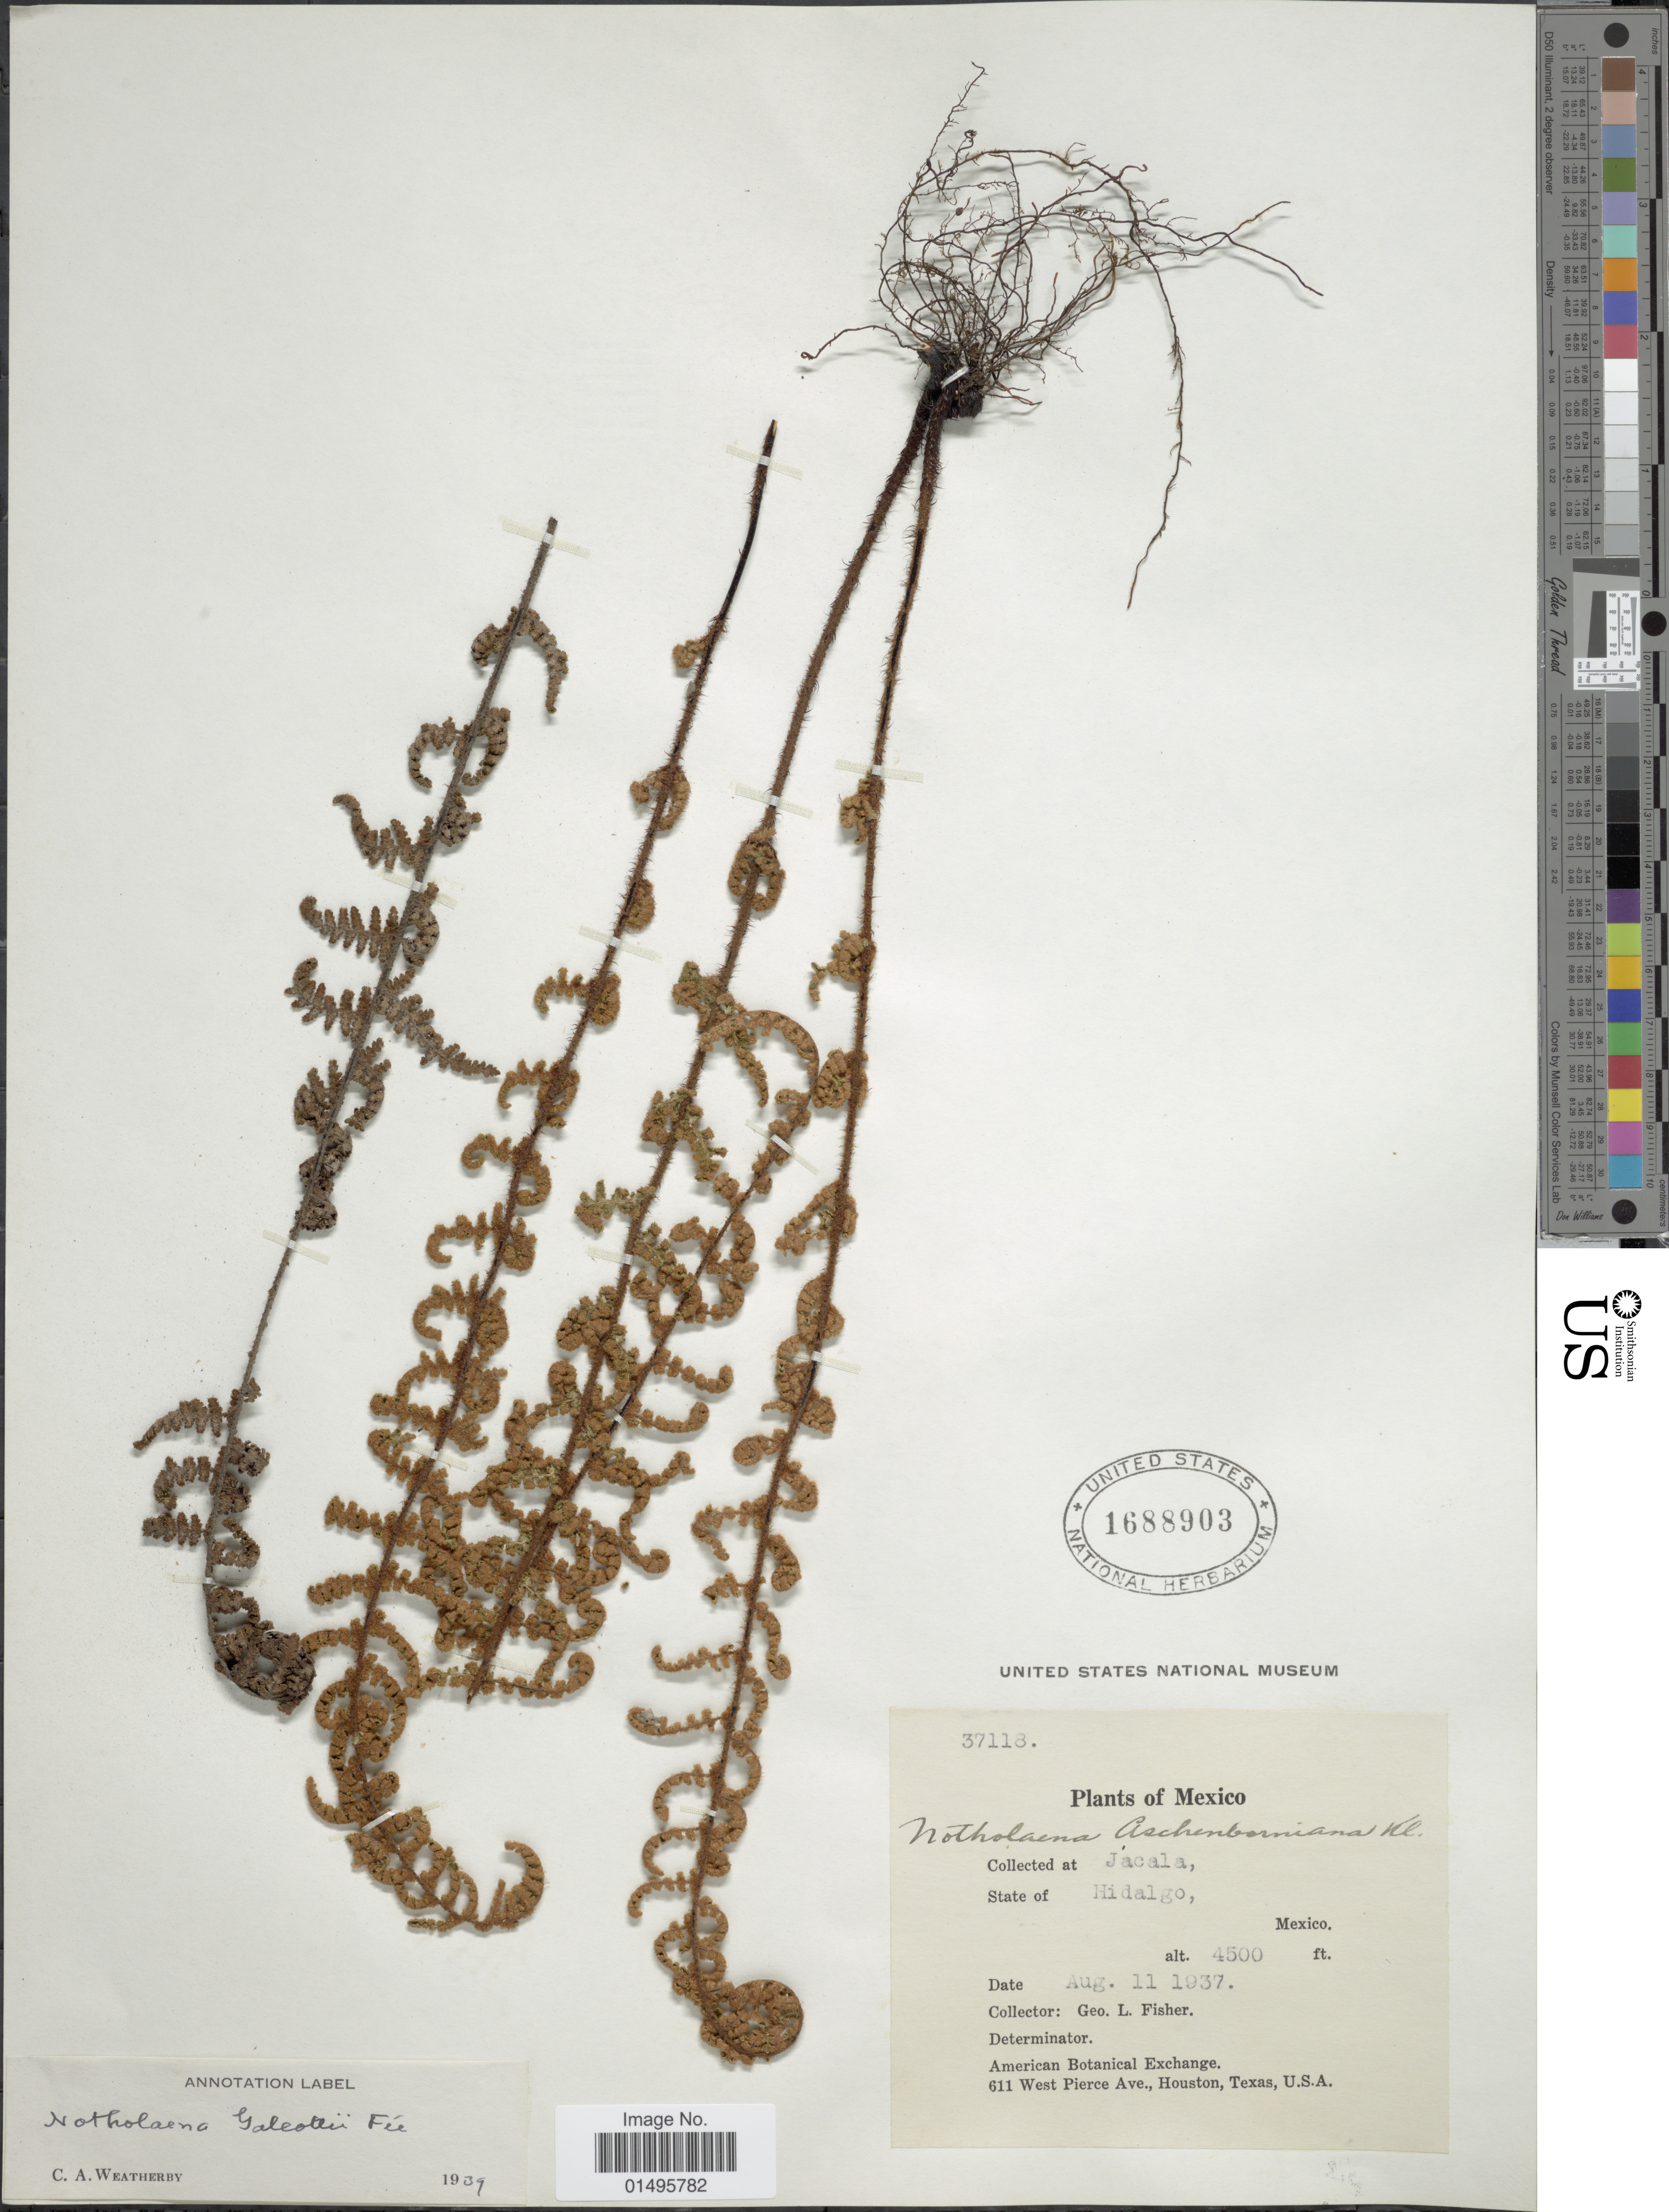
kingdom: Plantae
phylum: Tracheophyta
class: Polypodiopsida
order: Polypodiales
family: Pteridaceae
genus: Notholaena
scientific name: Notholaena galeottii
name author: Fée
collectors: G. L. Fisher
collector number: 37118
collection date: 1937-08-11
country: Mexico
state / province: Hidalgo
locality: Jacala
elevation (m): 1372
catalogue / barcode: US 1688903